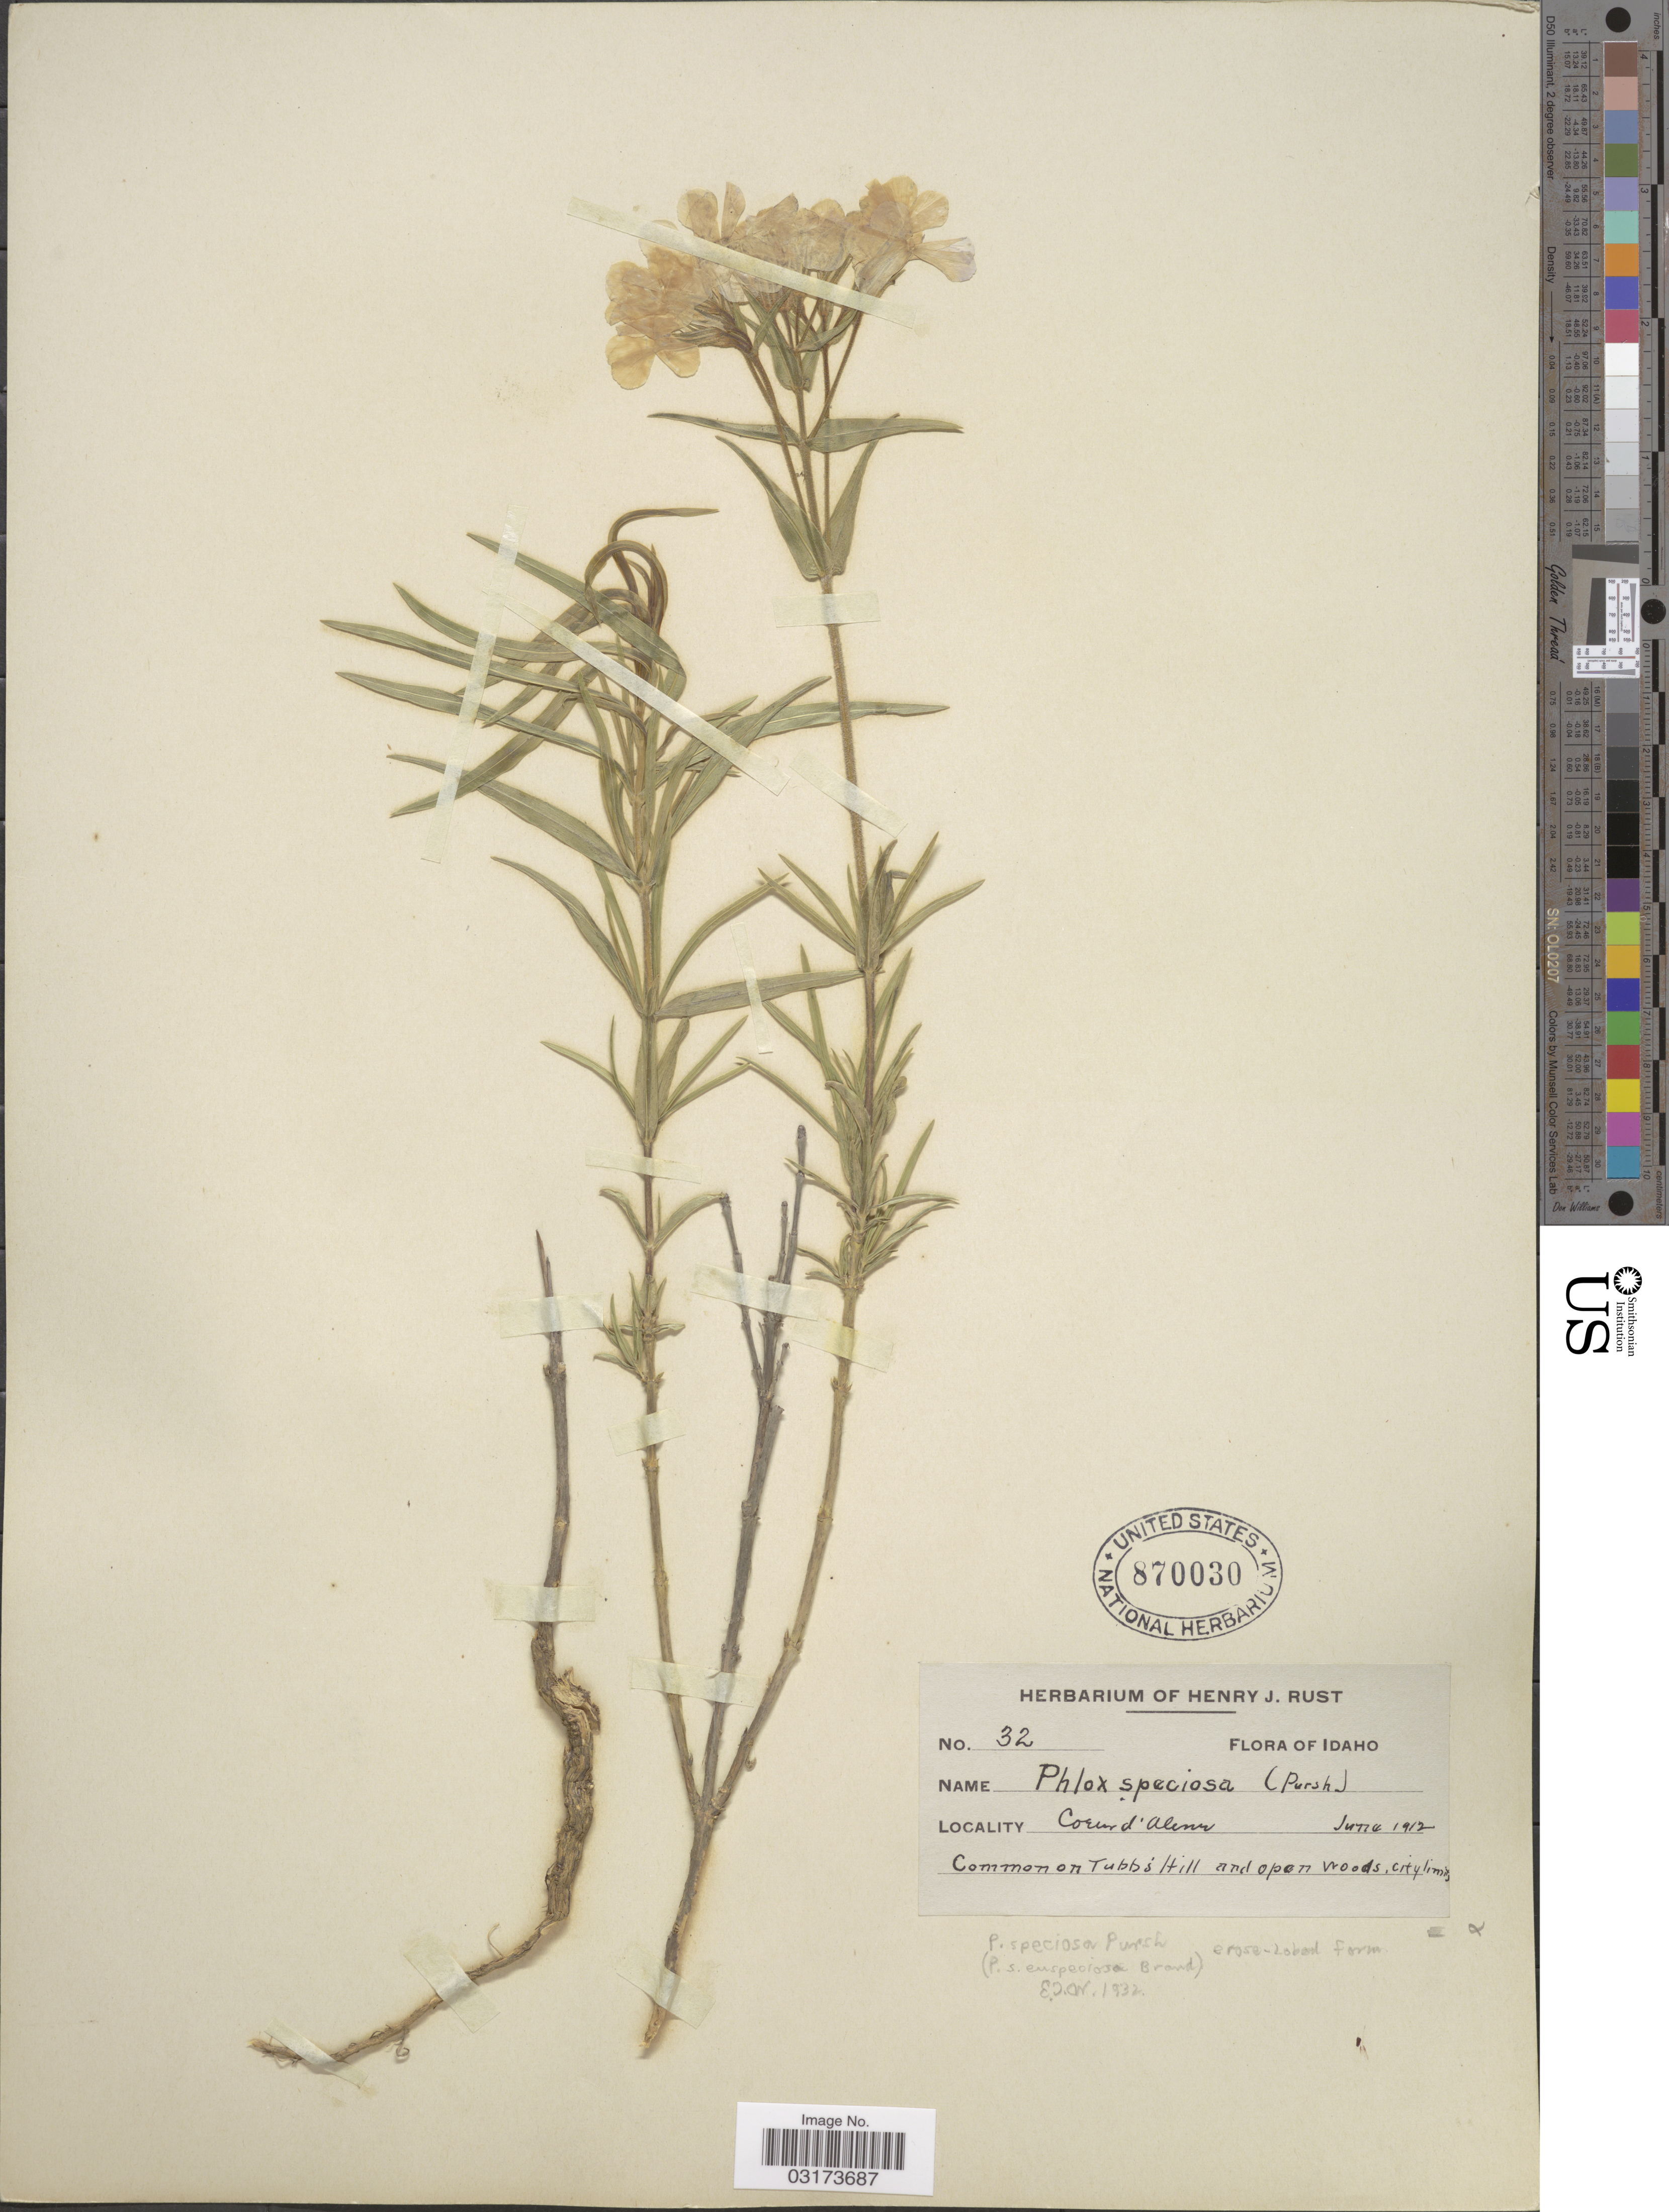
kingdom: Plantae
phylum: Tracheophyta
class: Magnoliopsida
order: Ericales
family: Polemoniaceae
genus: Phlox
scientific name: Phlox speciosa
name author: Pursh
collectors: ex herb. Henry J. Rust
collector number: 32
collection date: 1912-06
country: United States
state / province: Idaho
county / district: Kootenai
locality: Coeur d'Alene.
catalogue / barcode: US 870030